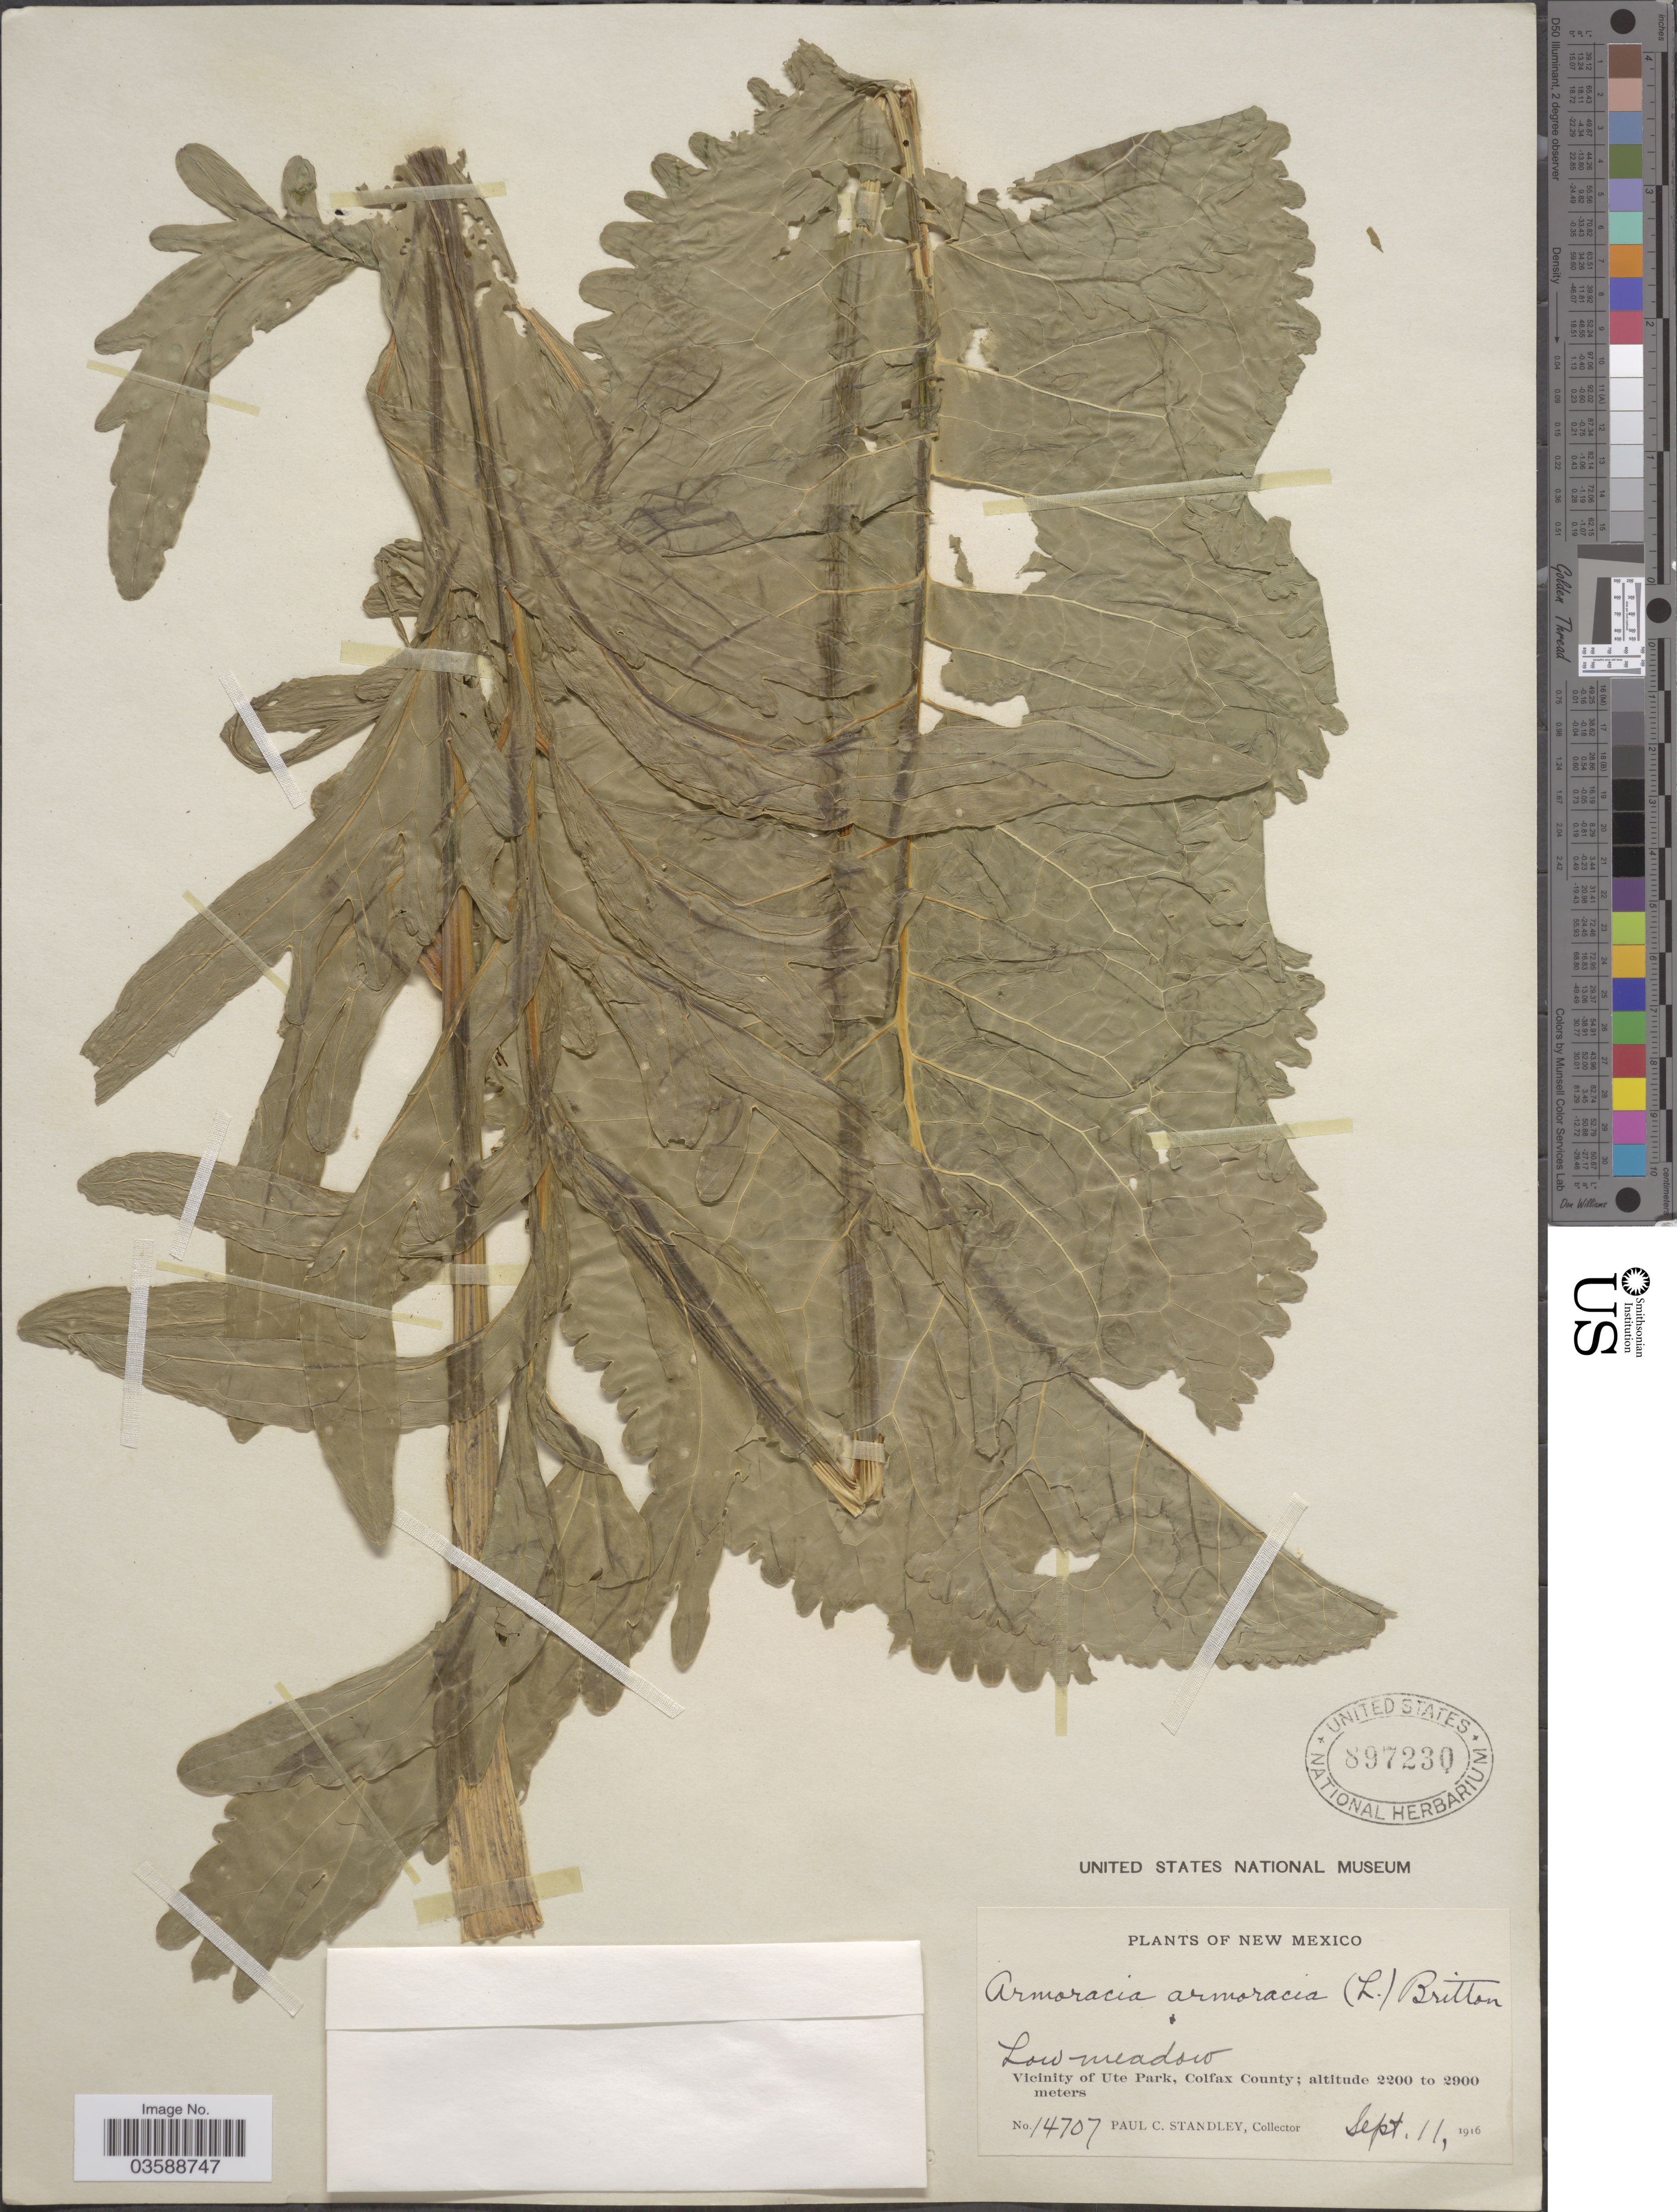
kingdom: Plantae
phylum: Tracheophyta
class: Magnoliopsida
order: Brassicales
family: Brassicaceae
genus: Armoracia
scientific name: Armoracia rusticana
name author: G. Gaertn. et al.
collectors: P. C. Standley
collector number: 14707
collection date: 1916-09-11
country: United States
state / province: New Mexico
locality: Vicinity of Ute Park, Colfax County.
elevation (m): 2200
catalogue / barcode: US 897230